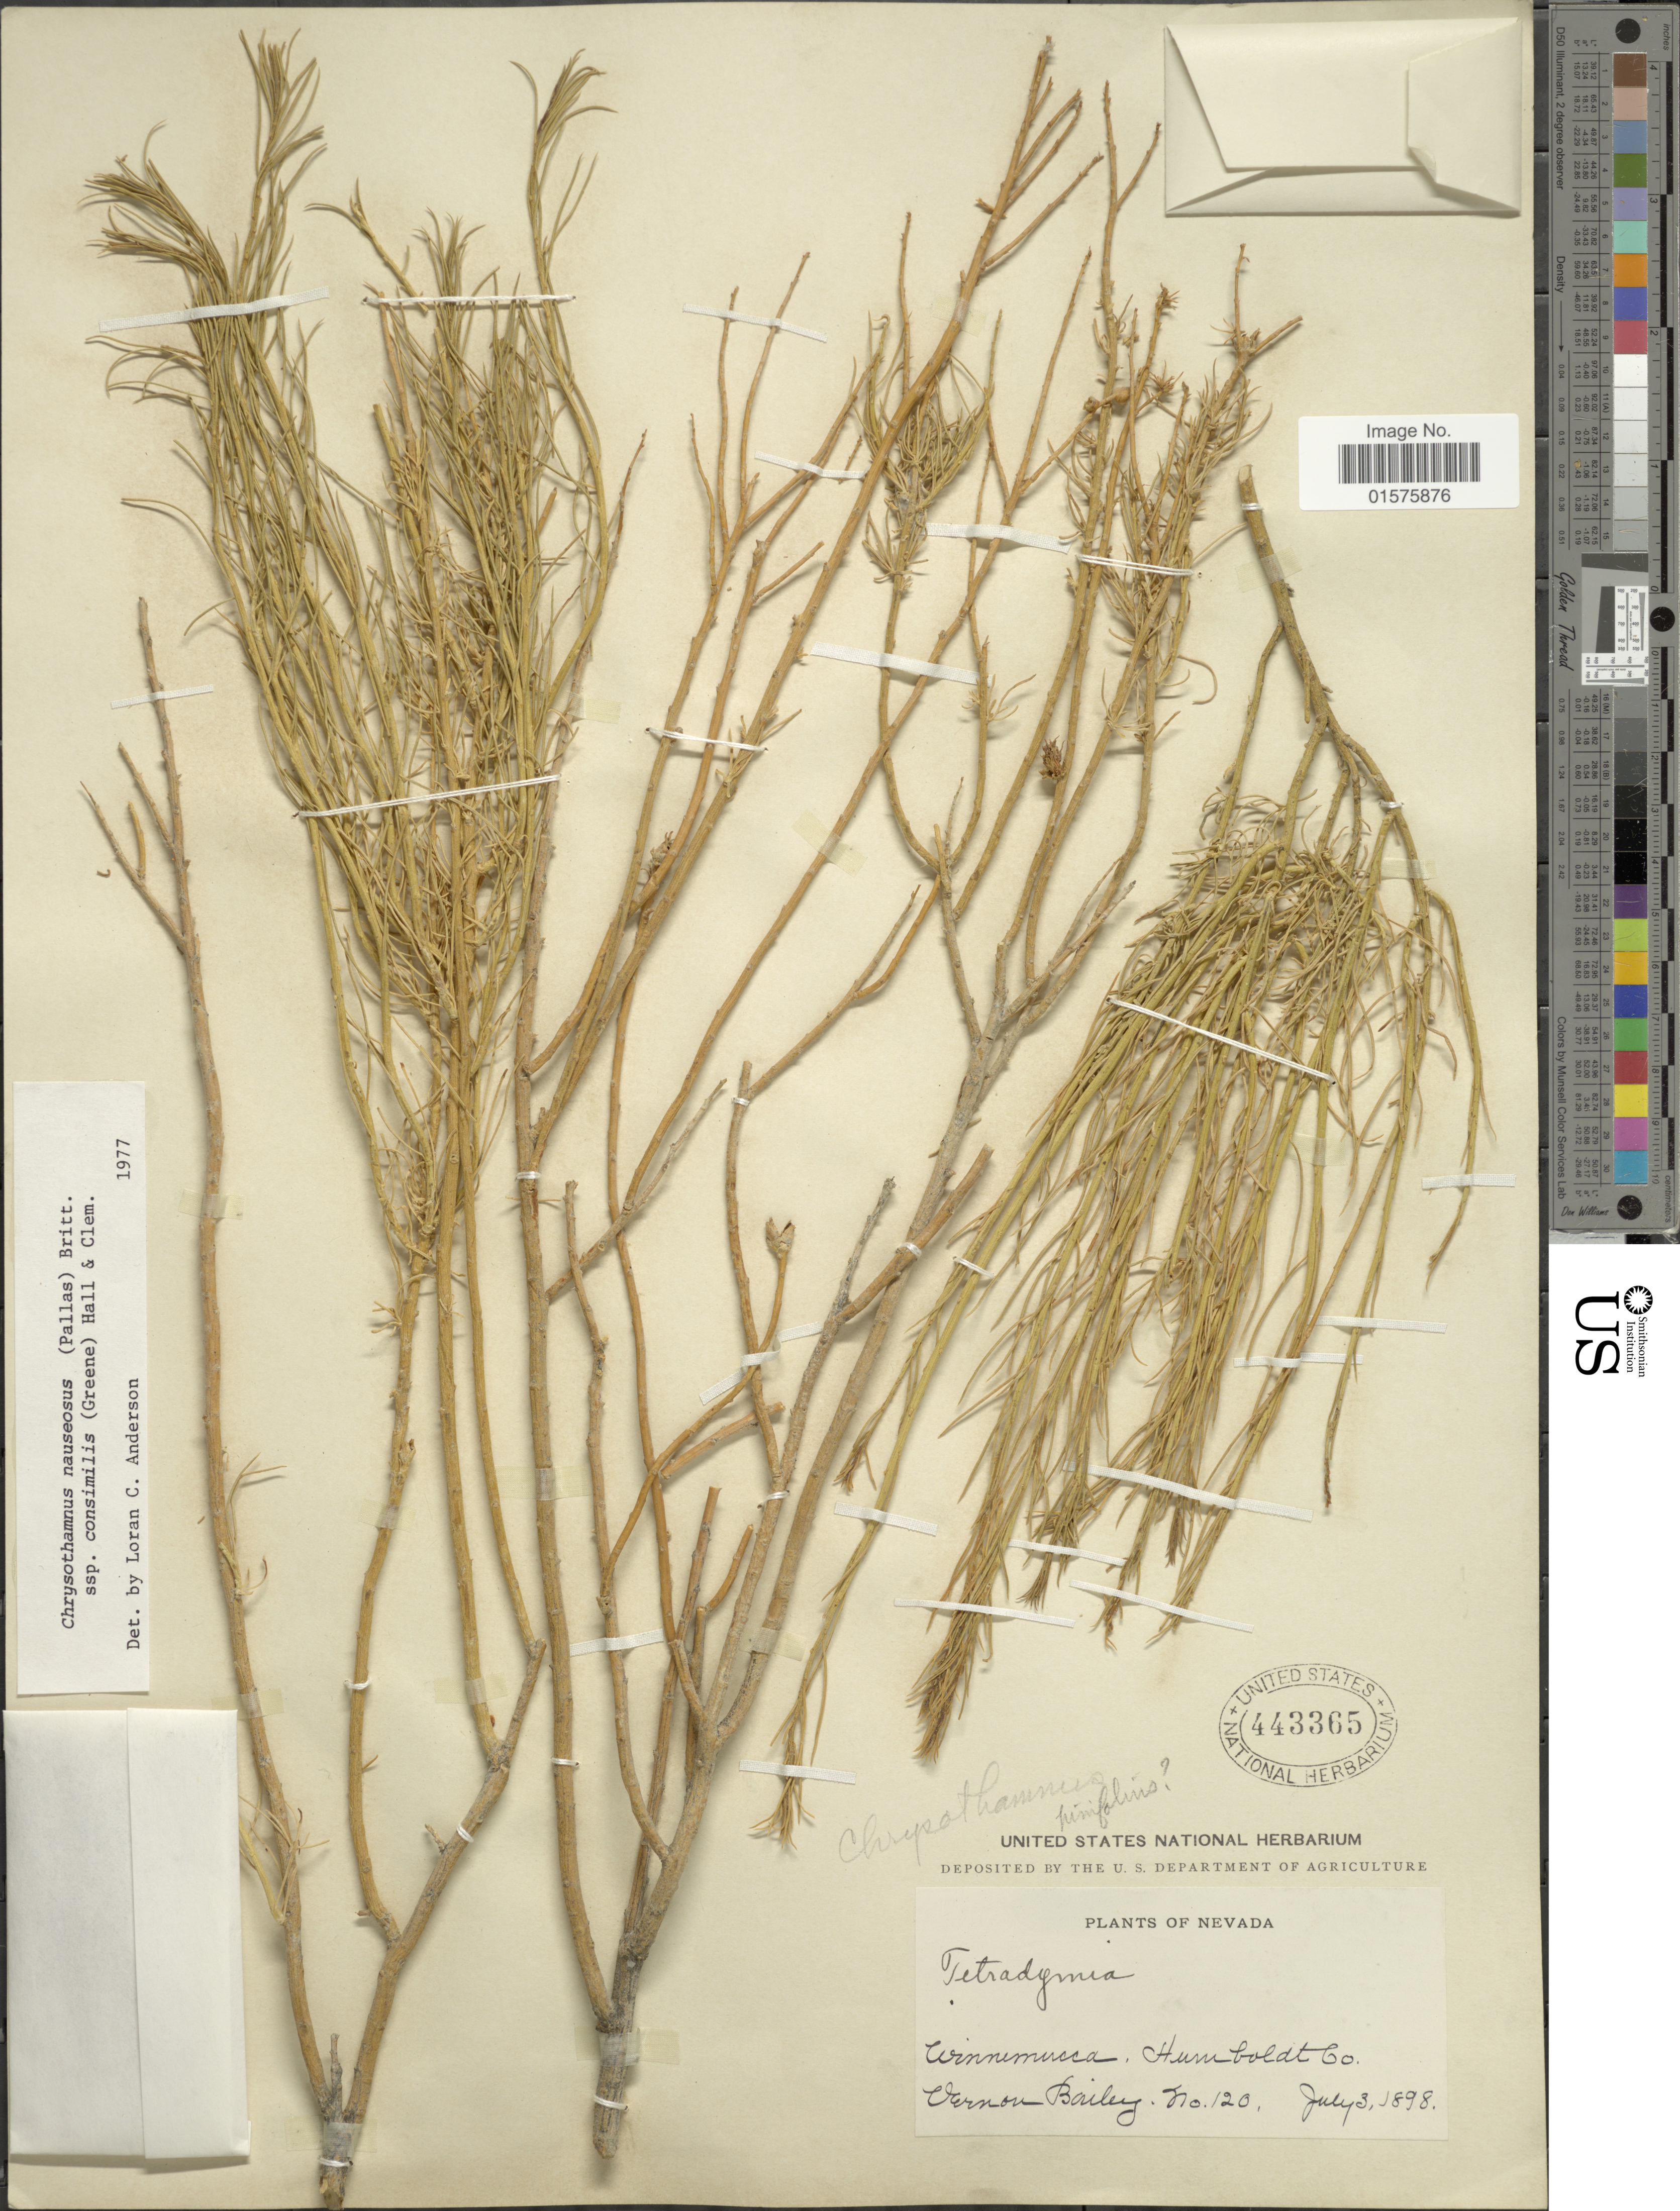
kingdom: Plantae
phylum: Tracheophyta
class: Magnoliopsida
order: Asterales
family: Asteraceae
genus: Ericameria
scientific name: Ericameria nauseosa var. oreophila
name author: (A. Nelson) G.L. Nesom & G.I. Baird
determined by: Urbatsch, Lowell E., Curator (LSU), Louisiana State University (UNITED STATES)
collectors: V. O. Bailey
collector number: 120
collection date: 1898-07-03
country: United States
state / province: Nevada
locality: Winnermucca, Humboldt Co.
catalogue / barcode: US 443365